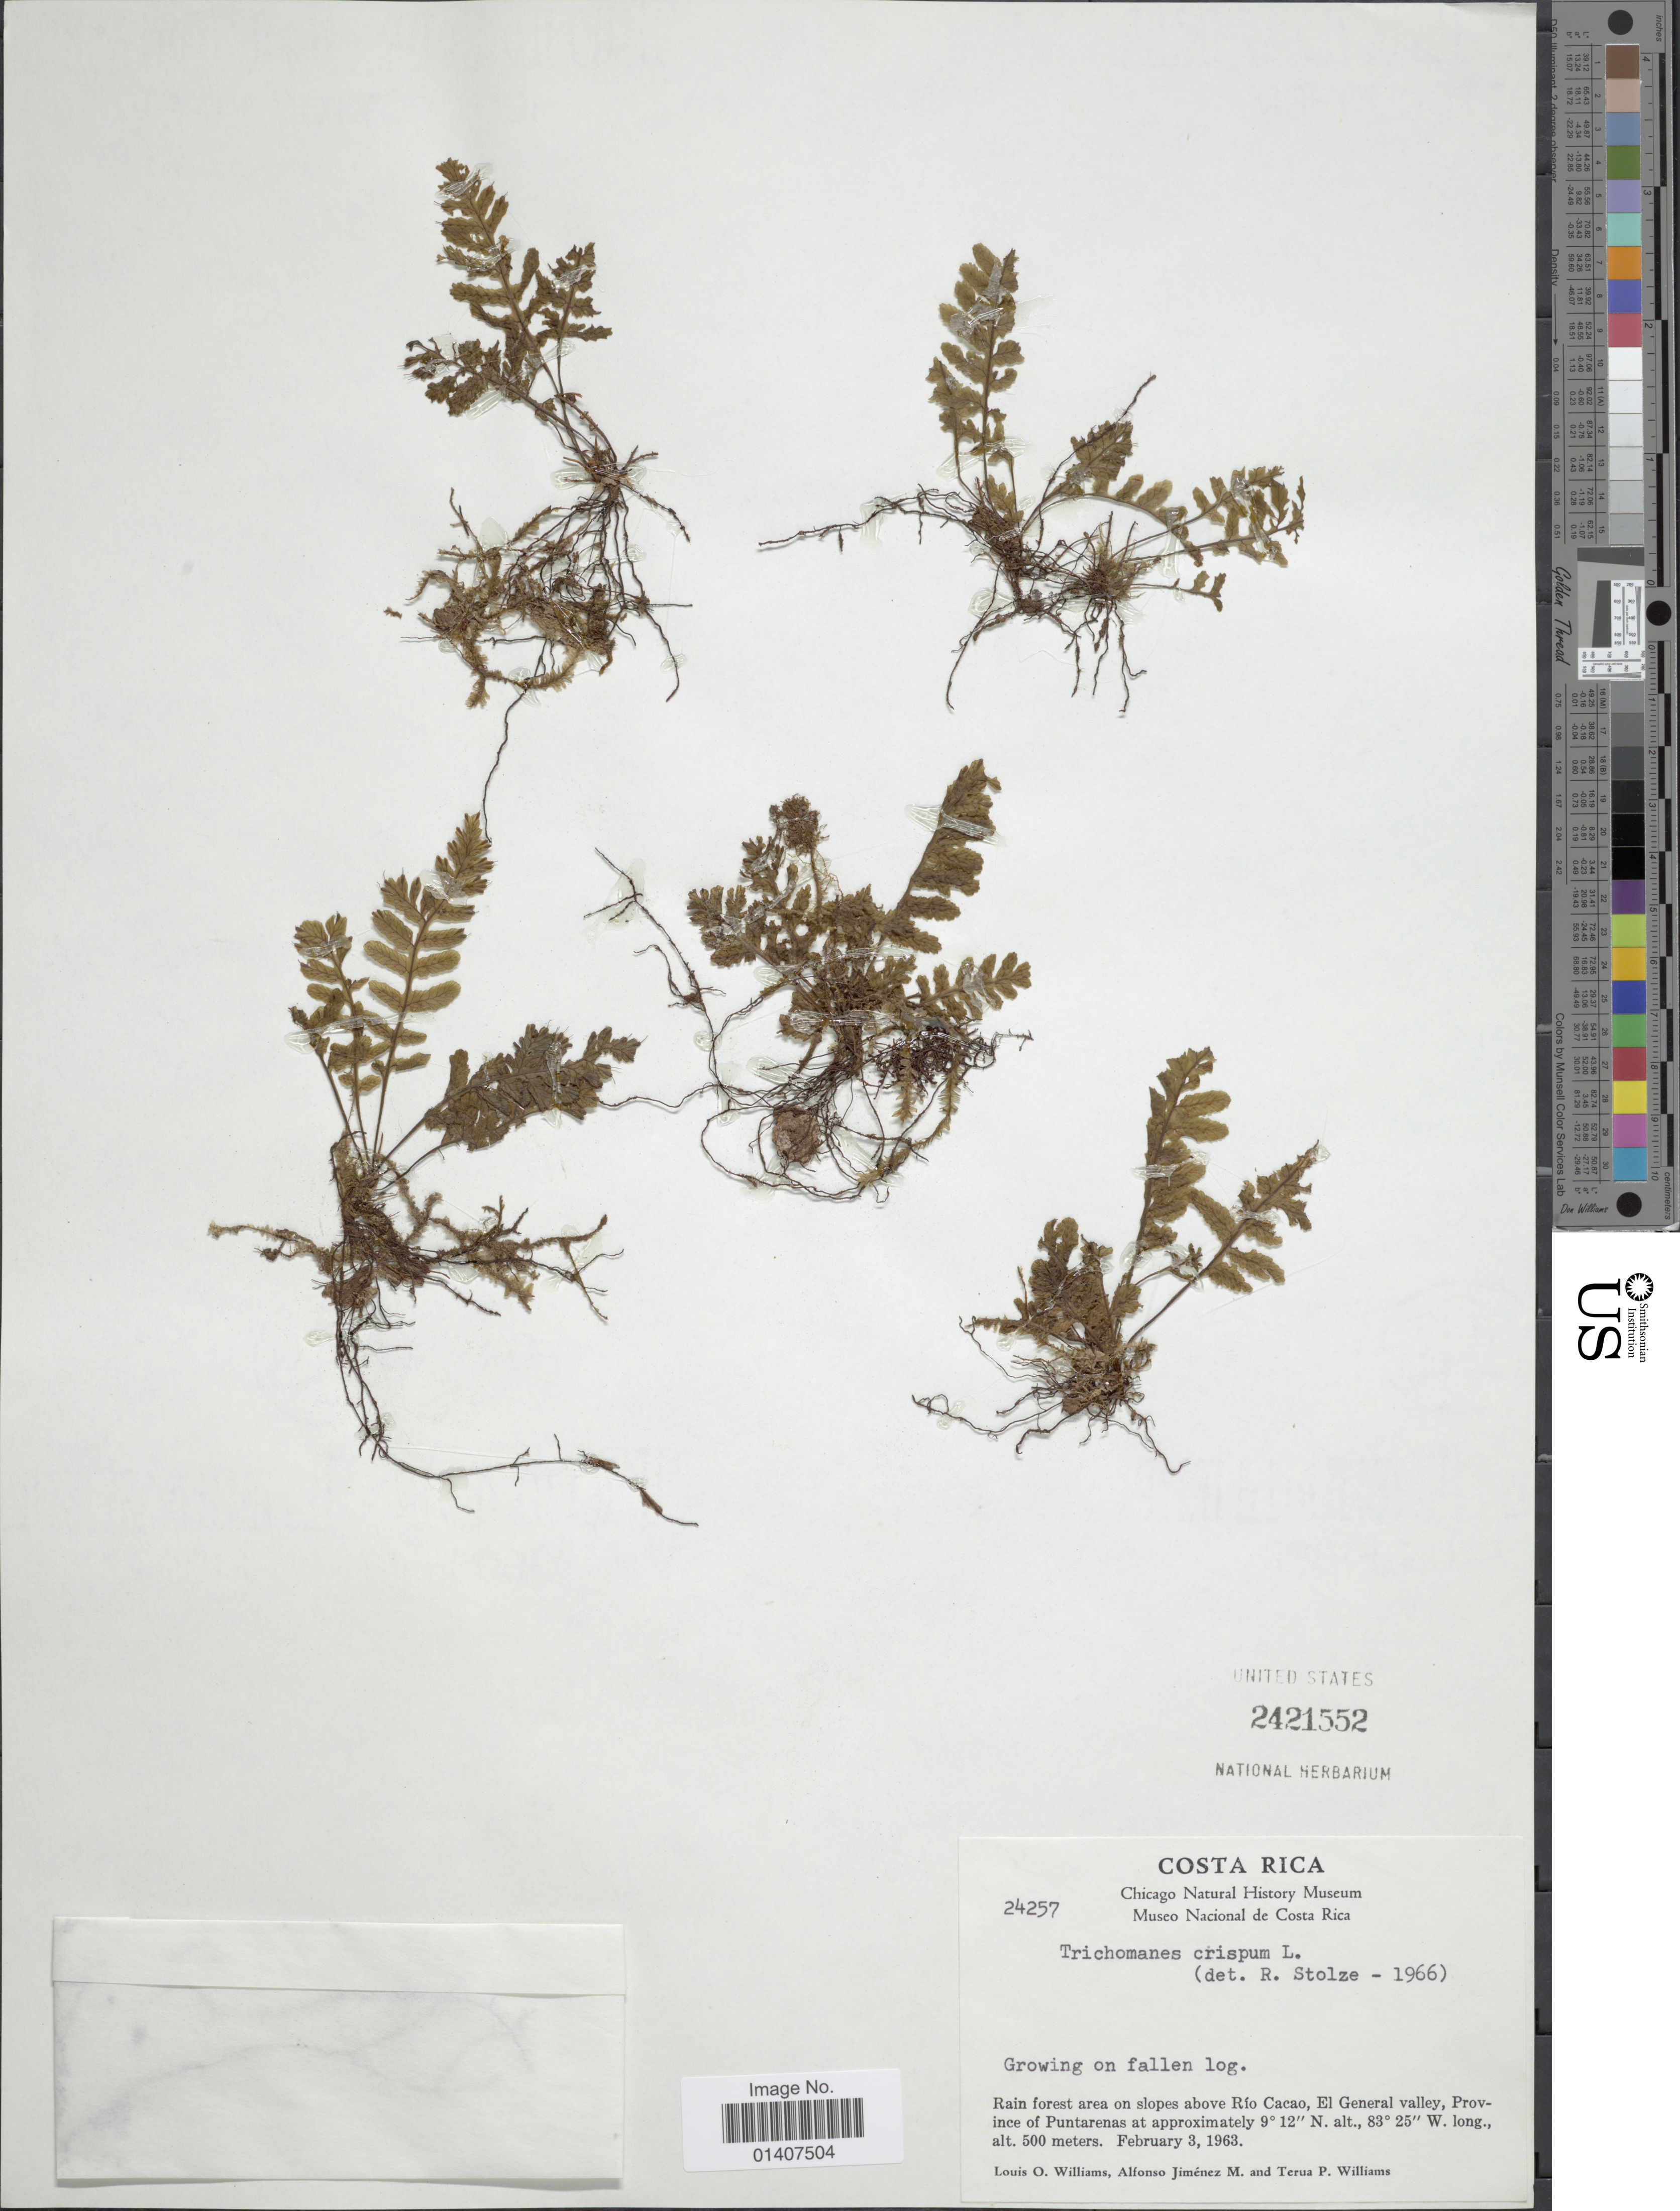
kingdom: Plantae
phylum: Tracheophyta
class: Polypodiopsida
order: Hymenophyllales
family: Hymenophyllaceae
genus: Trichomanes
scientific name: Trichomanes galeottii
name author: E. Fourn.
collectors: L. O. Williams, A. Jimenez M. & T. P. Williams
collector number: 24257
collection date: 1963-02-03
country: Costa Rica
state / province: Puntarenas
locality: Rain forest area on slopes above Rio Cacao, El General valley, Province of Puntarenas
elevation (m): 500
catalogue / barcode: US 2421552